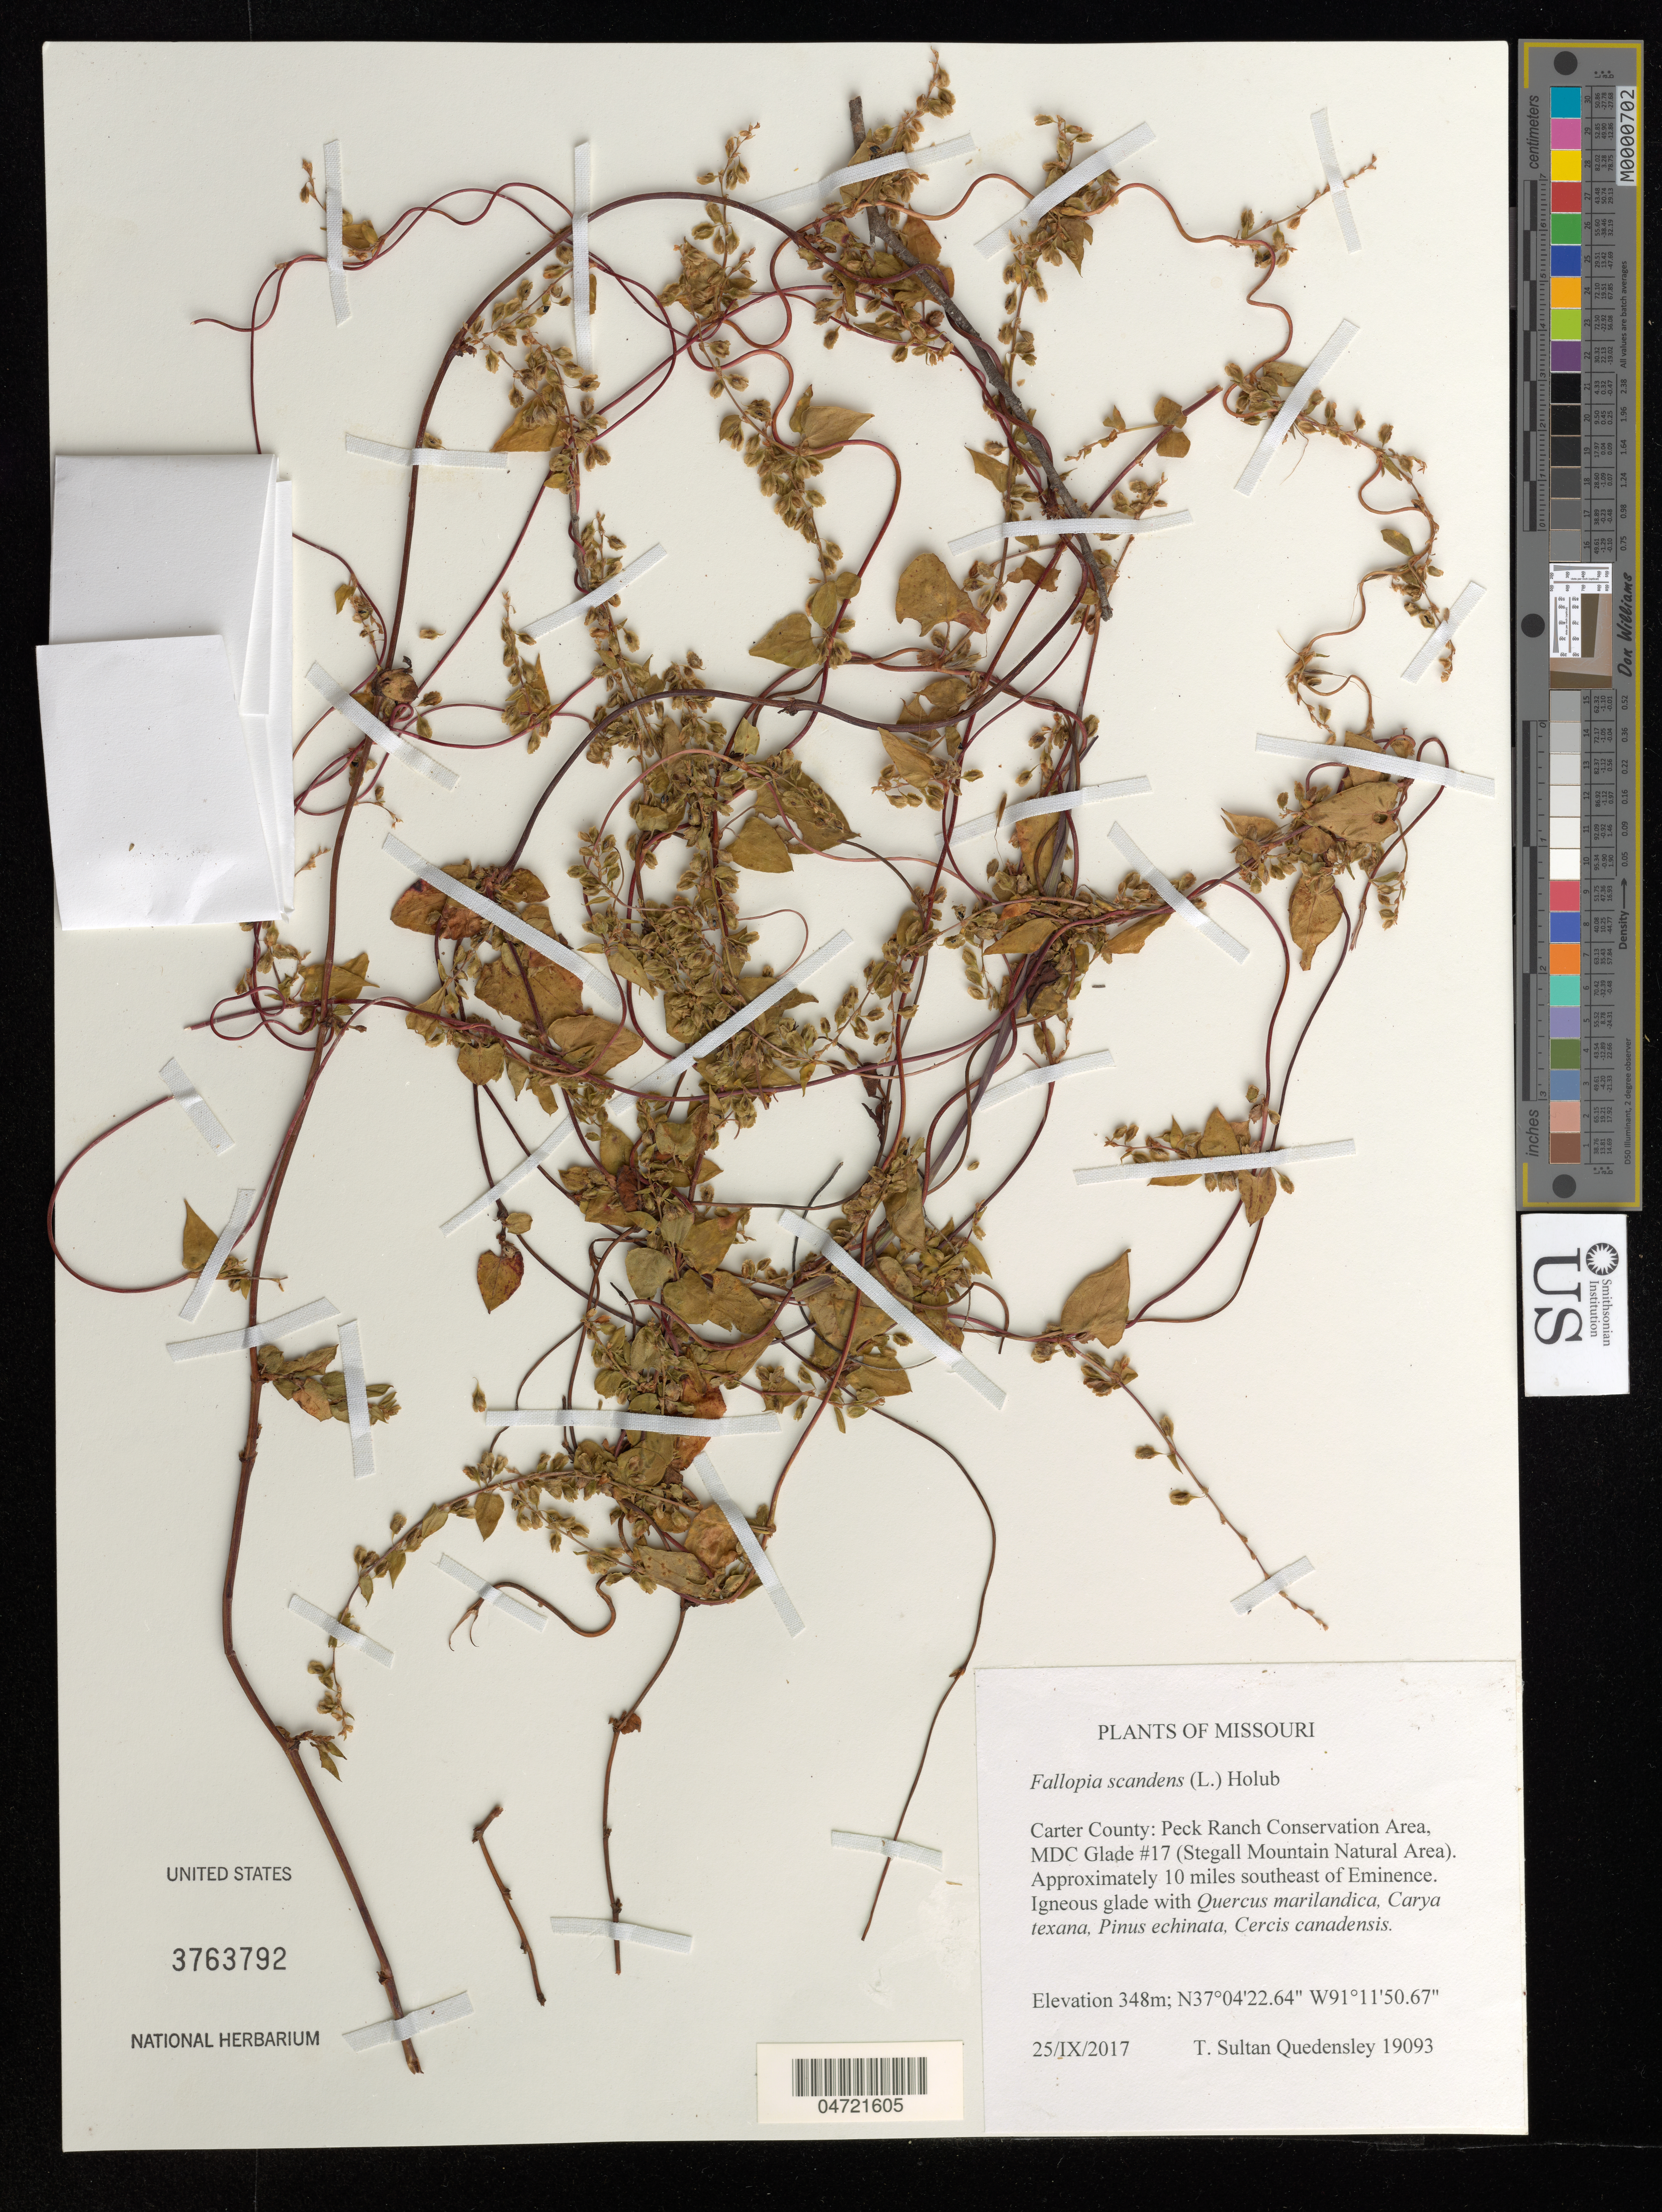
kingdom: Plantae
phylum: Tracheophyta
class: Magnoliopsida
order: Caryophyllales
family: Polygonaceae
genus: Fallopia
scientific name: Fallopia scandens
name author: (L.) Holub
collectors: T. S. Quedensley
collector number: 19093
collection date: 2017-09-25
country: United States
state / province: Missouri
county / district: Carter County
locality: Peck Ranch Conservation Area, MDC Glade #17. (Stegall Mountain Natural Area). Approx. 10 miles SE of Eminence.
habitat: Dolomite glade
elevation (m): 348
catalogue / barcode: US 3763792